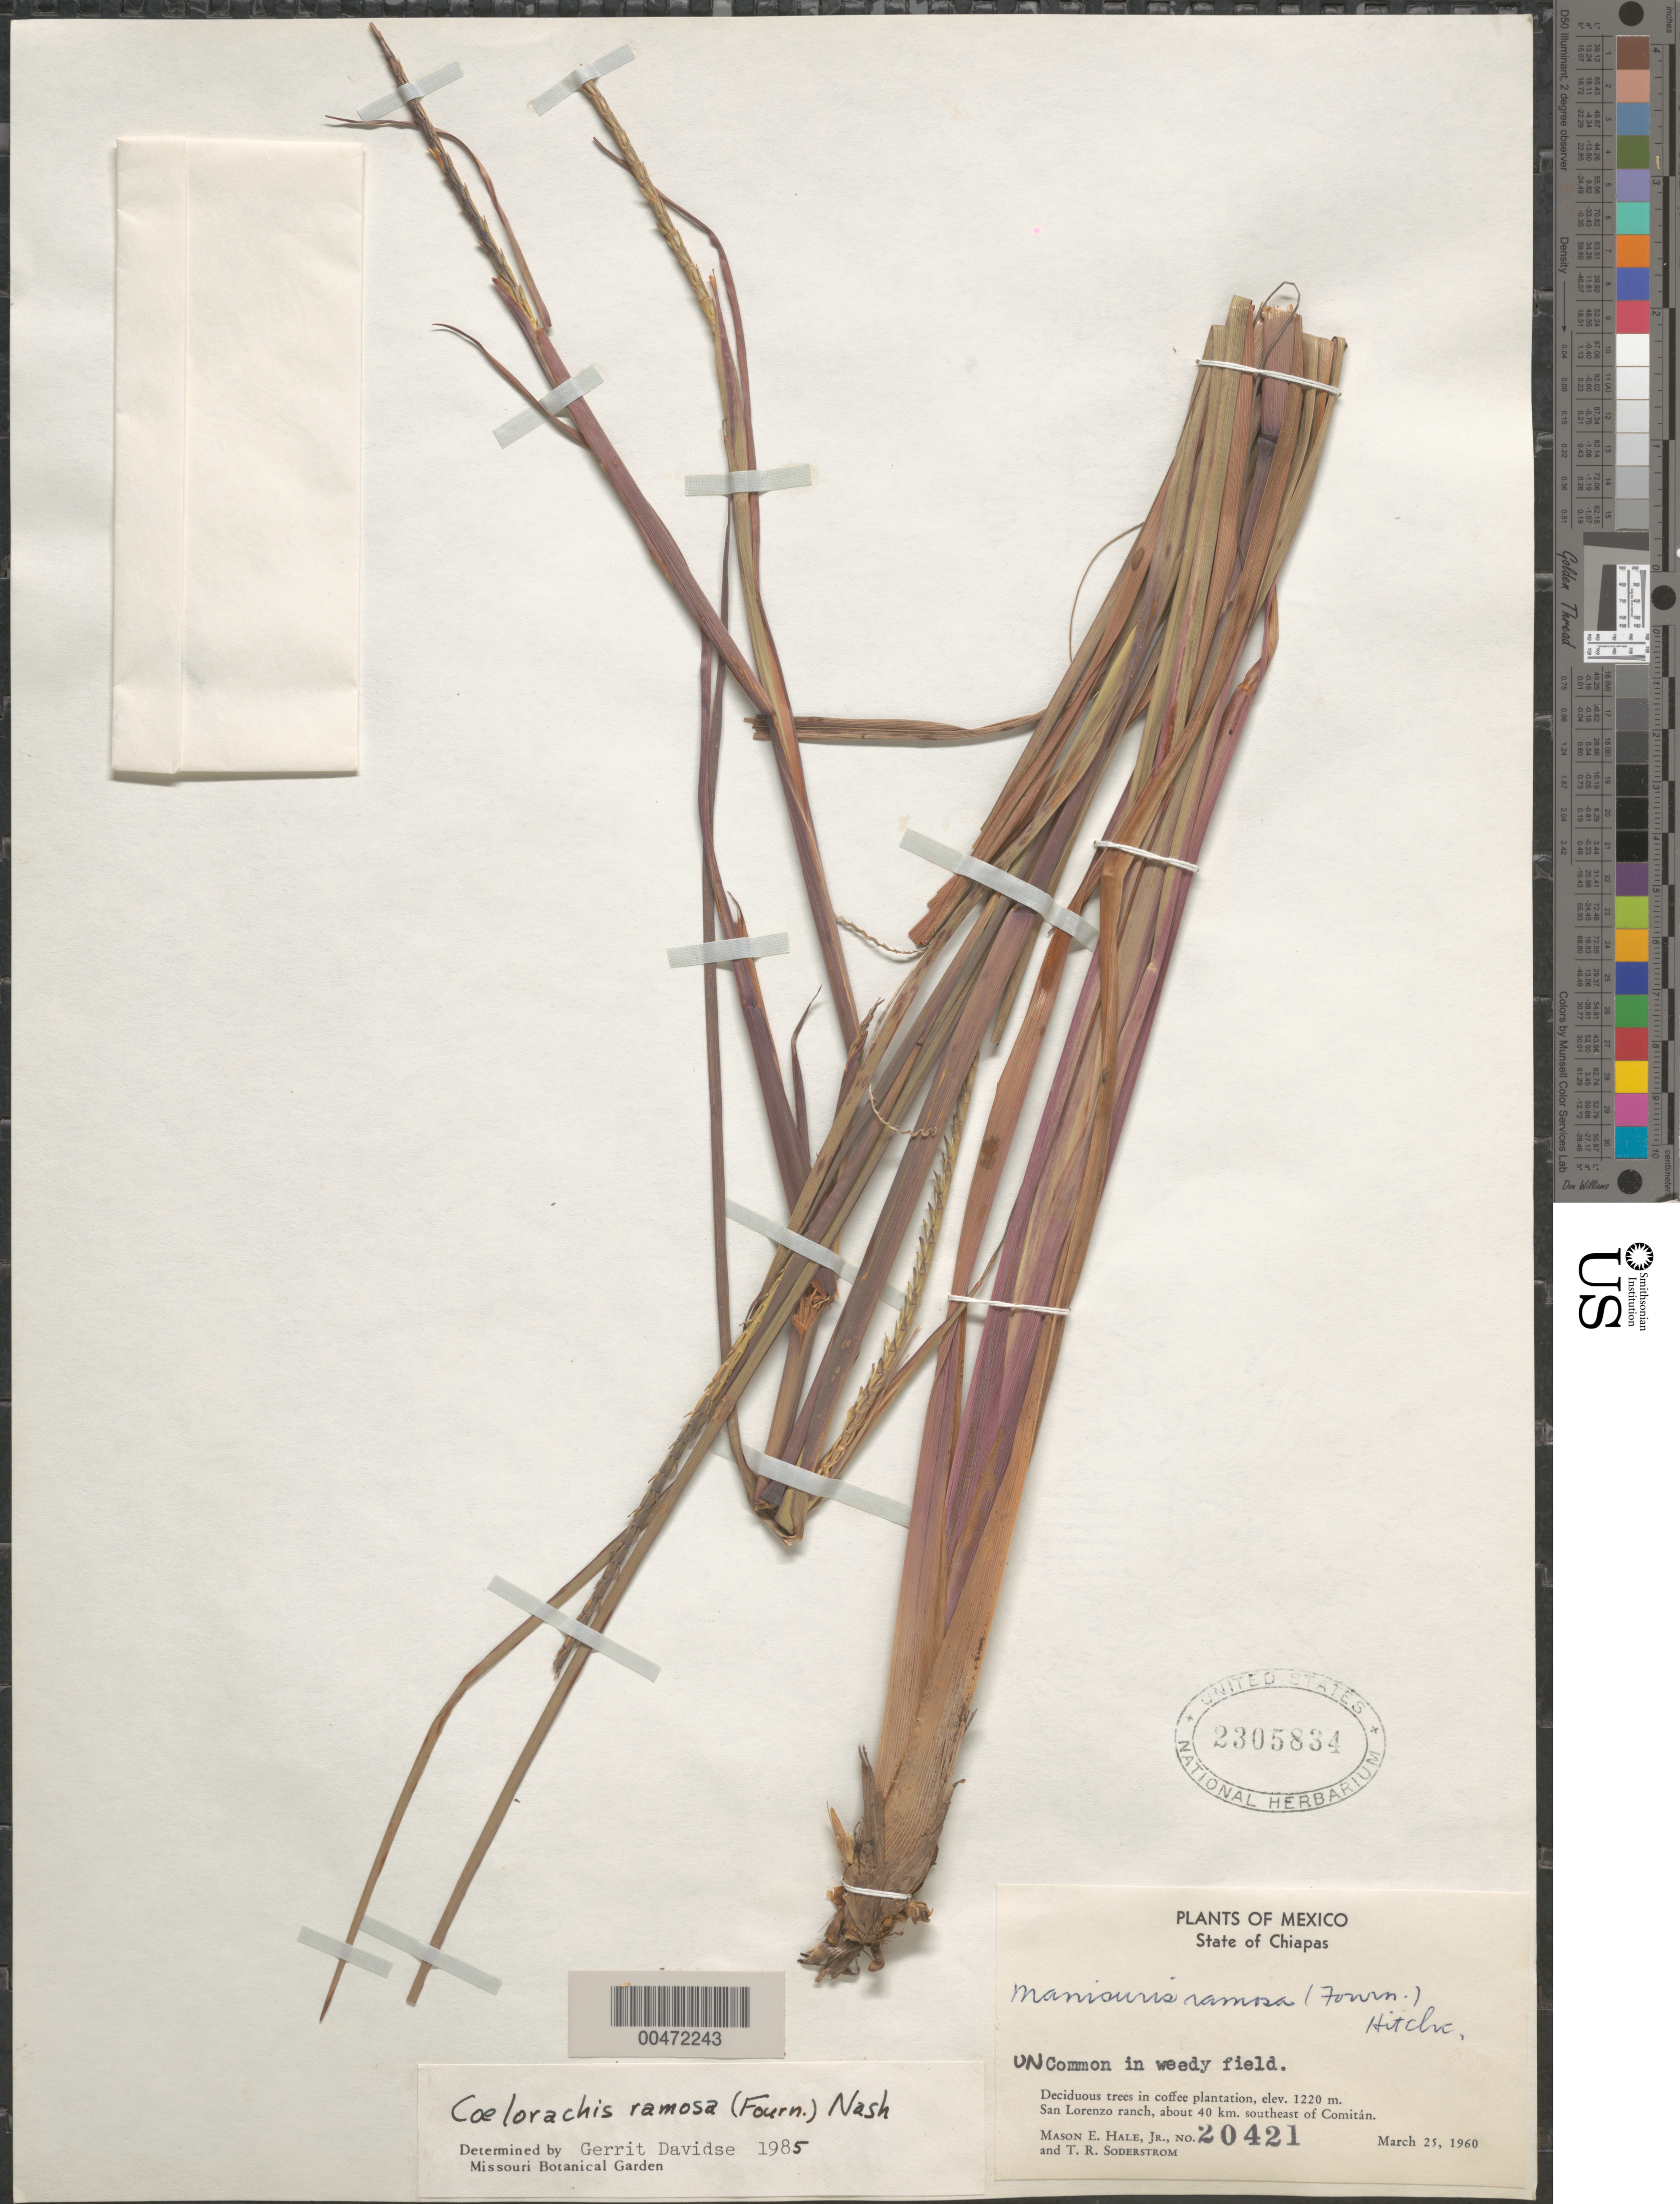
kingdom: Plantae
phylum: Tracheophyta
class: Liliopsida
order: Poales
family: Poaceae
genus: Mnesithea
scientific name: Mnesithea ramosa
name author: (E. Fourn.) de Koning & Sosef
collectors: M. Hale & T. R. Soderstrom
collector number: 20421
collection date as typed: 25 Mar 1960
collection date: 1960-03-25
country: Mexico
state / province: Chiapas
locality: San Lorenzo ranch, about 40 km SE of Comitán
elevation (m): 1220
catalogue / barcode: US 2305834